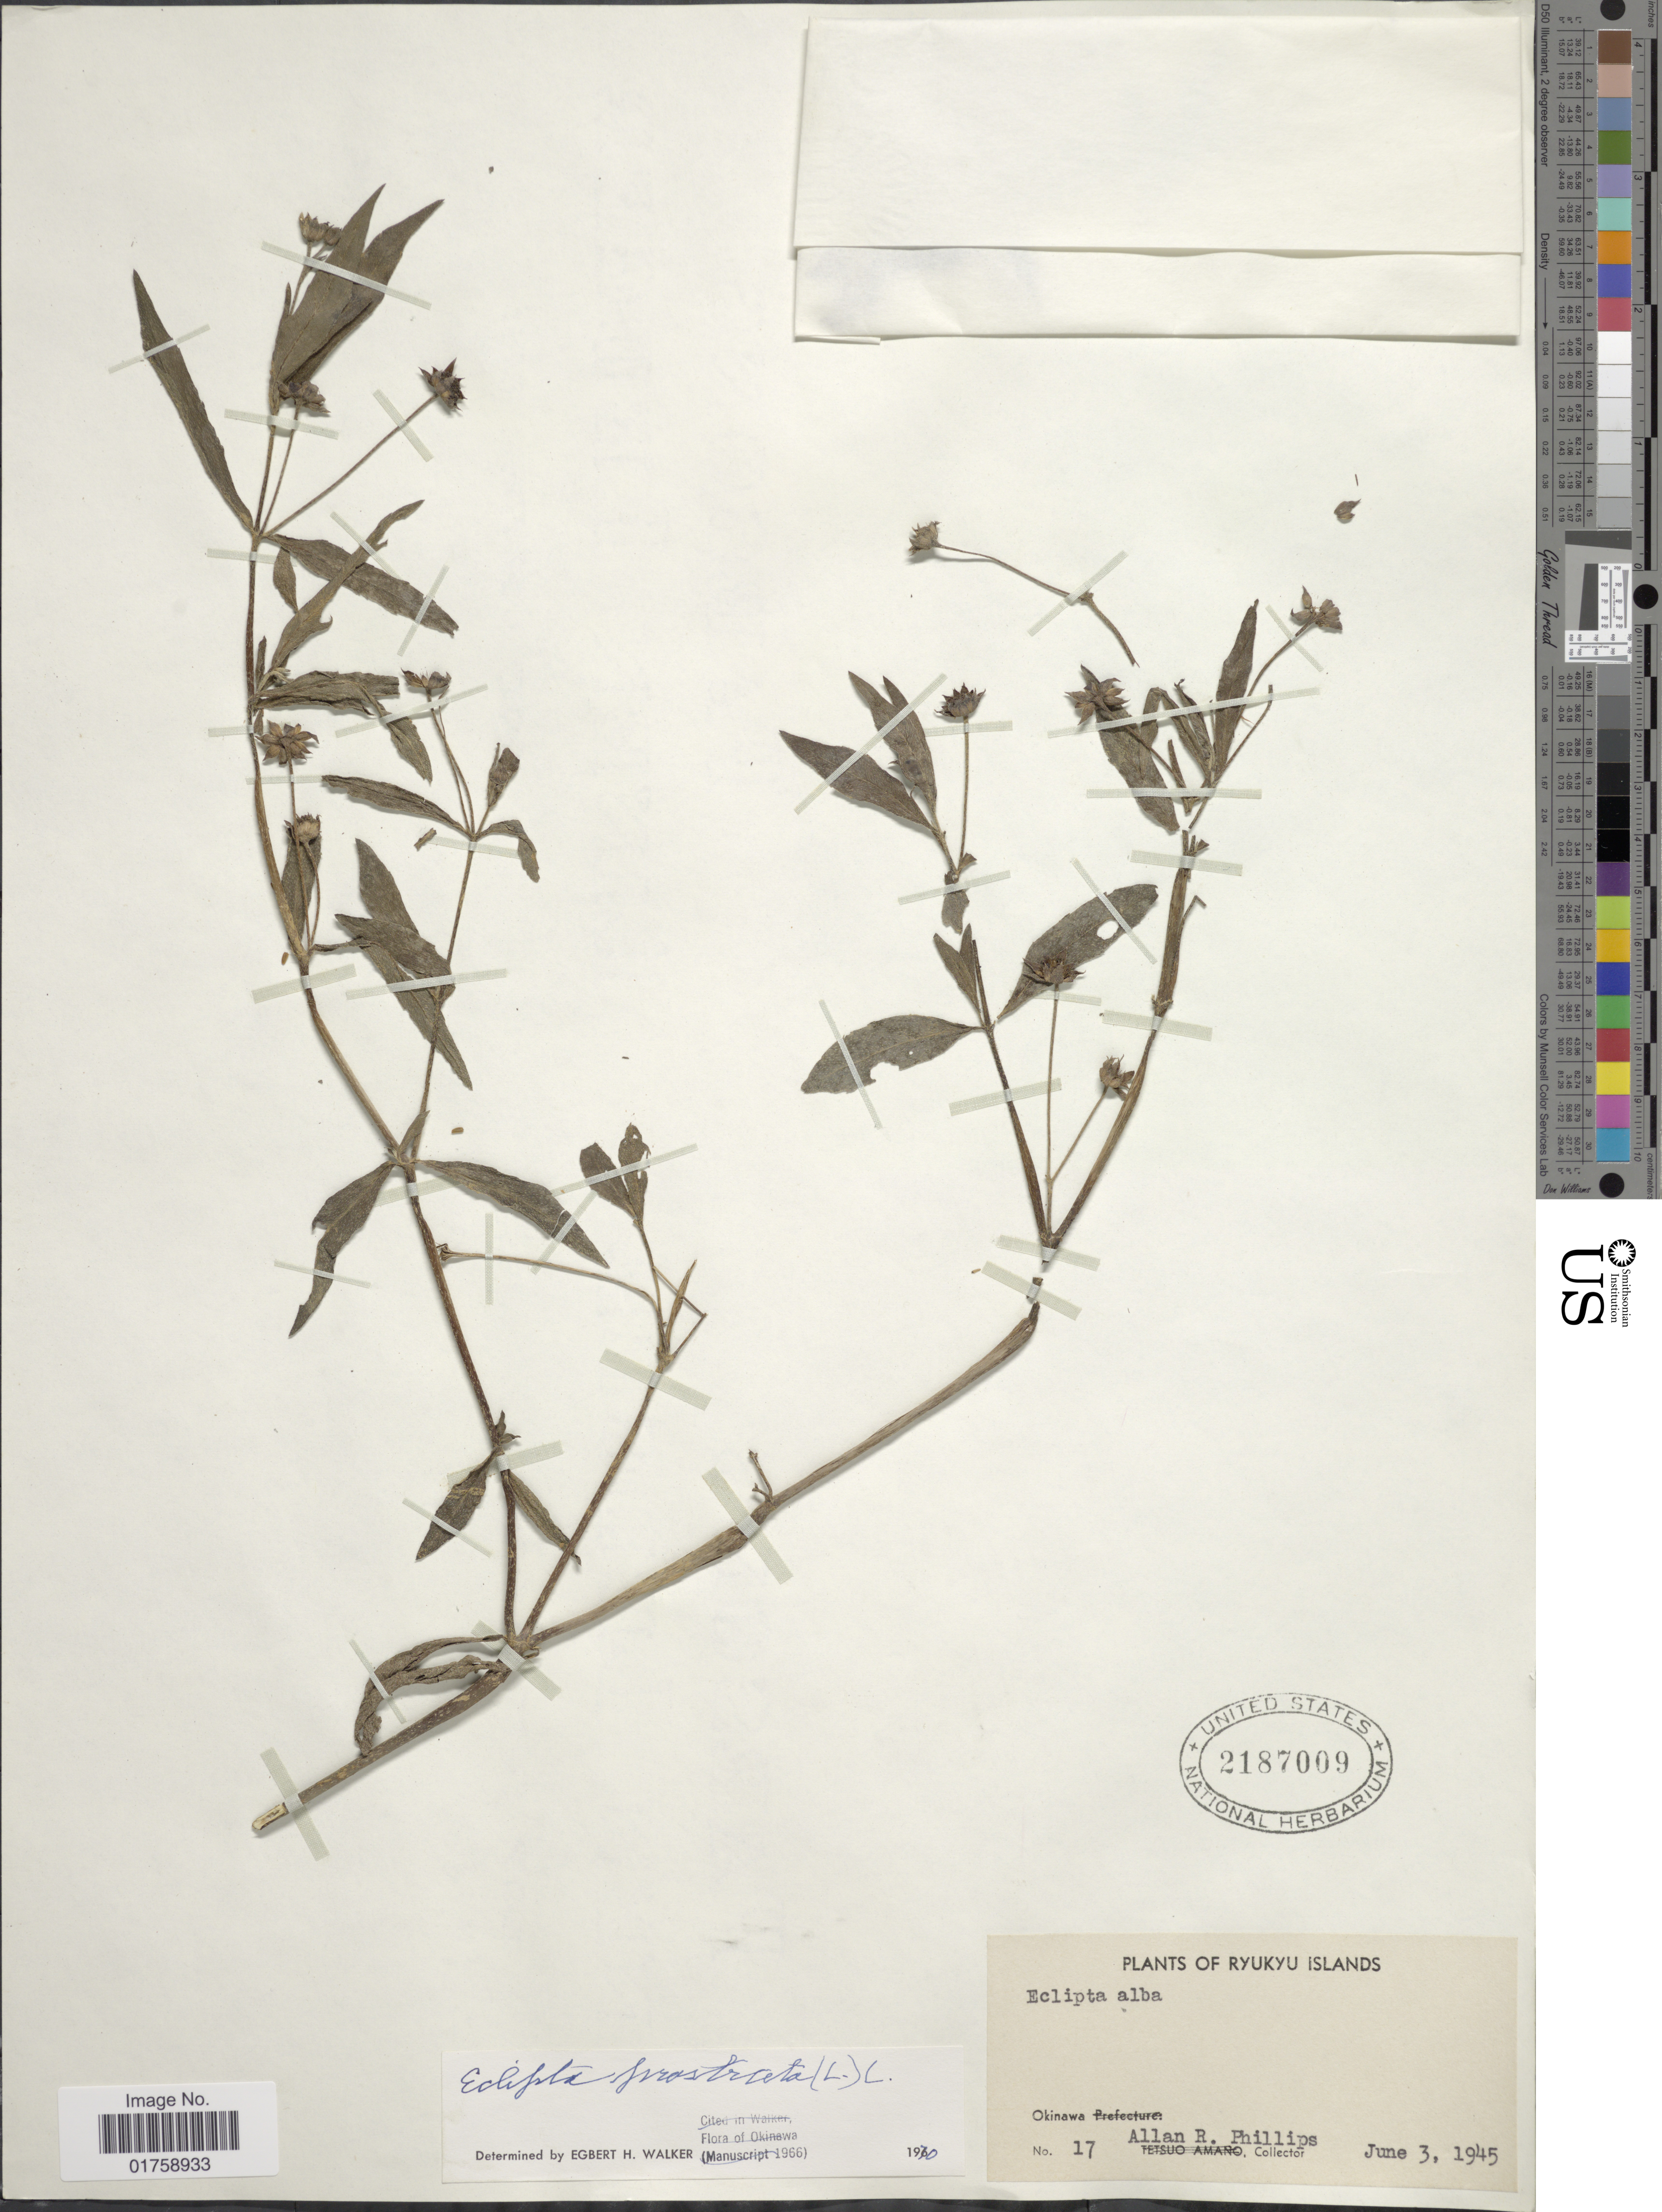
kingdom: Plantae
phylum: Tracheophyta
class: Magnoliopsida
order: Asterales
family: Asteraceae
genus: Eclipta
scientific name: Eclipta prostrata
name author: (L.) L.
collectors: A. R. Phillips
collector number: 17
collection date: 1945-06-03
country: Japan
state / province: Okinawa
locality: Ryukyu Islands. Okinawa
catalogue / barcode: US 2187009